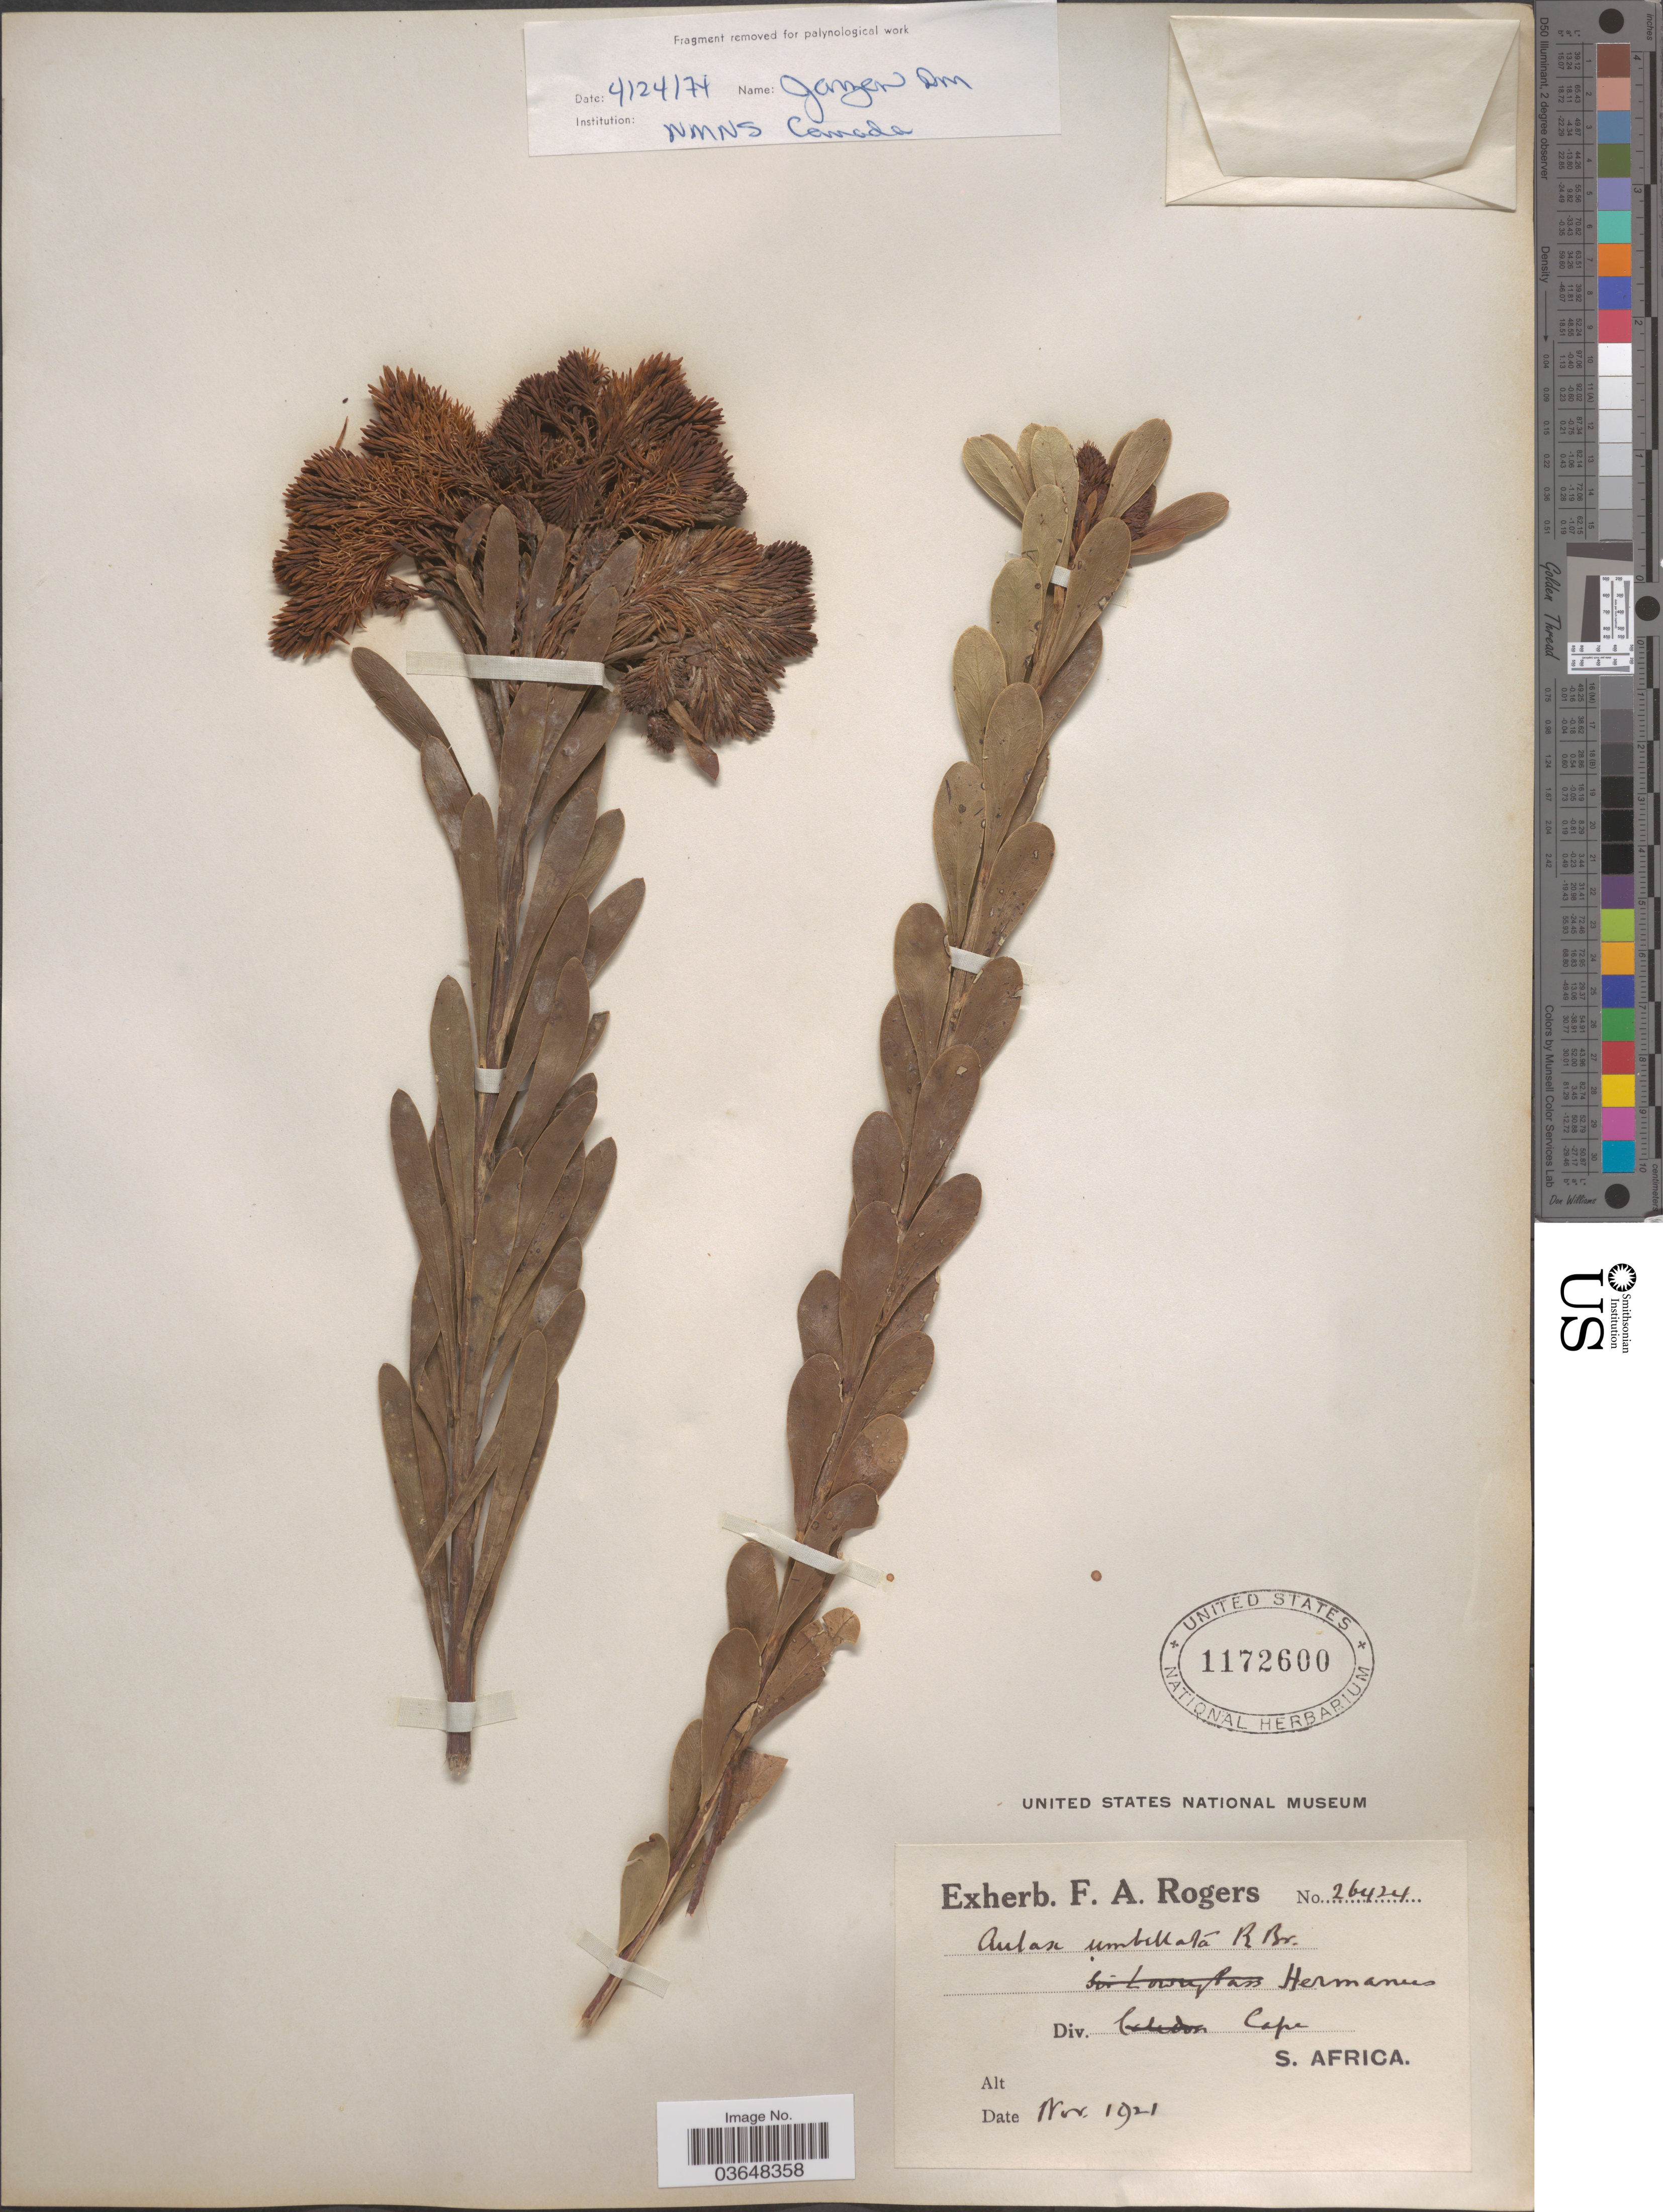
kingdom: Plantae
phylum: Tracheophyta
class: Magnoliopsida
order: Proteales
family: Proteaceae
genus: Aulax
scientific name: Aulax umbellata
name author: R. Br.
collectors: ex herb. F. A. Rodgers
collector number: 26424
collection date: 1921-11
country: South Africa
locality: Div. Cape, S. Africa.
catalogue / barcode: US 1172600